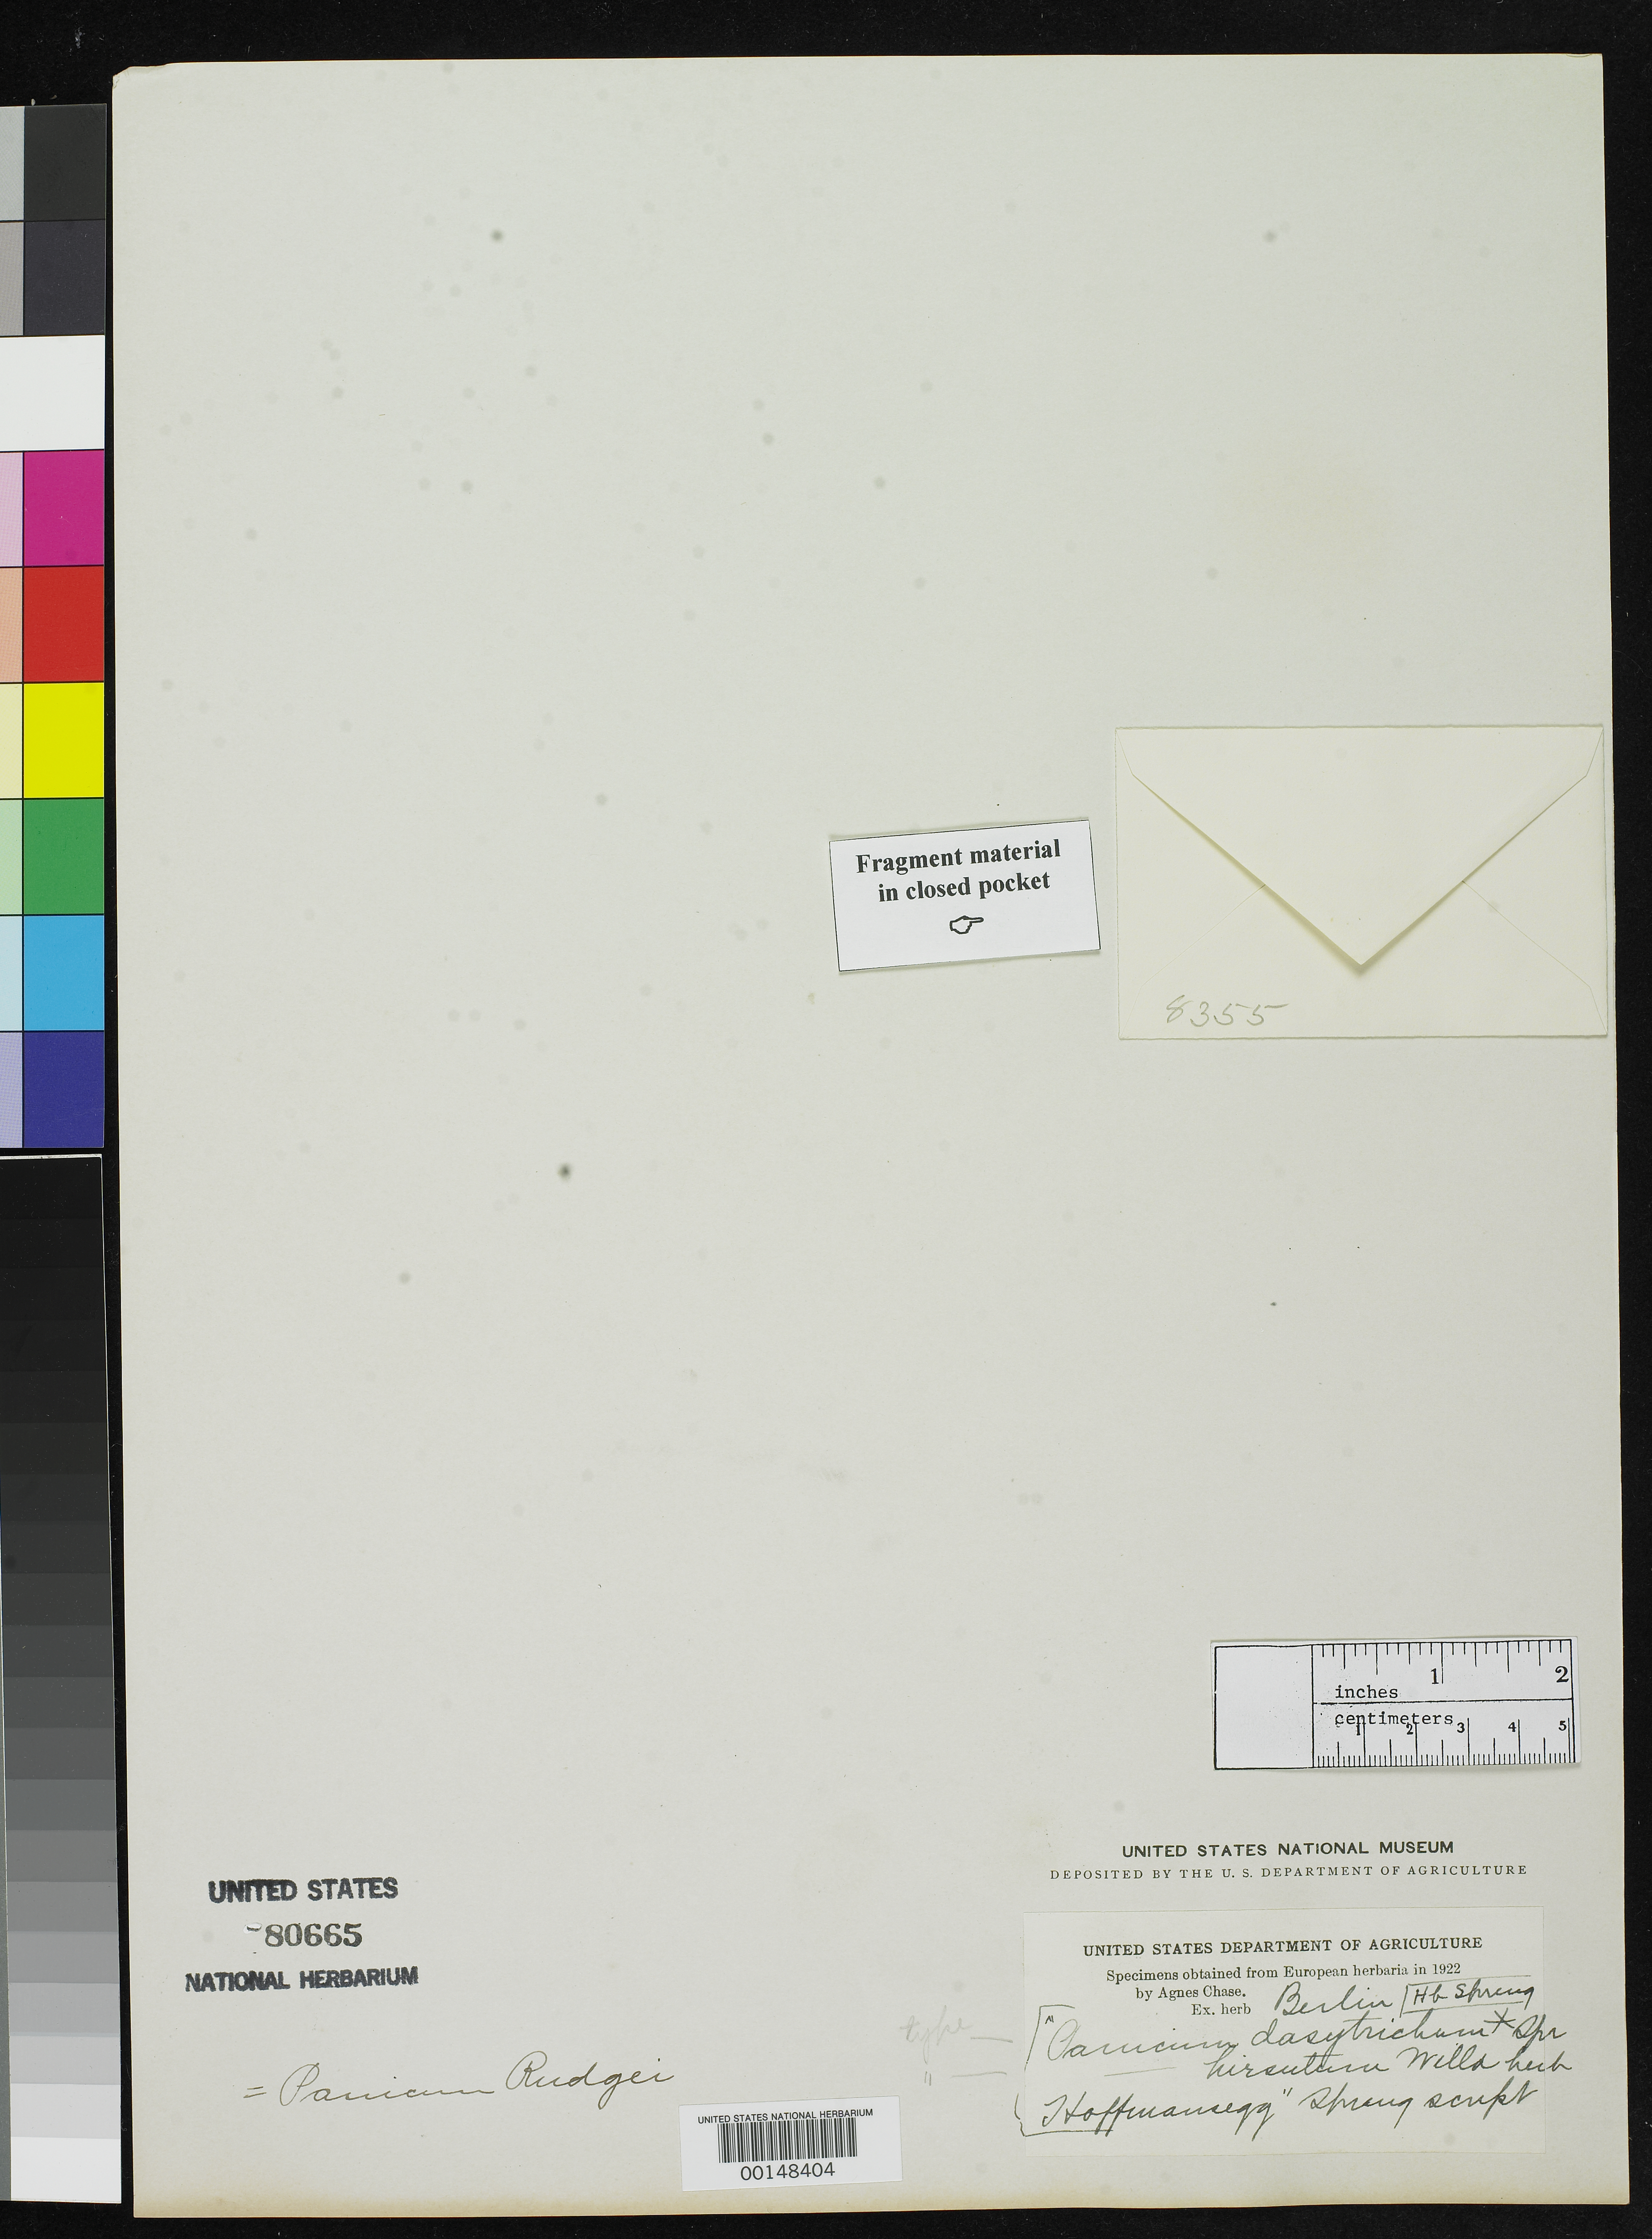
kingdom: Plantae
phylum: Tracheophyta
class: Liliopsida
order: Poales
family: Poaceae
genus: Panicum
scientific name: Panicum dasytrichum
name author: Spreng.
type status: Type Fragment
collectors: J. C. v. Hoffmannsegg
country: Brazil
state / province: Minas Gerais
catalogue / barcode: US 80665